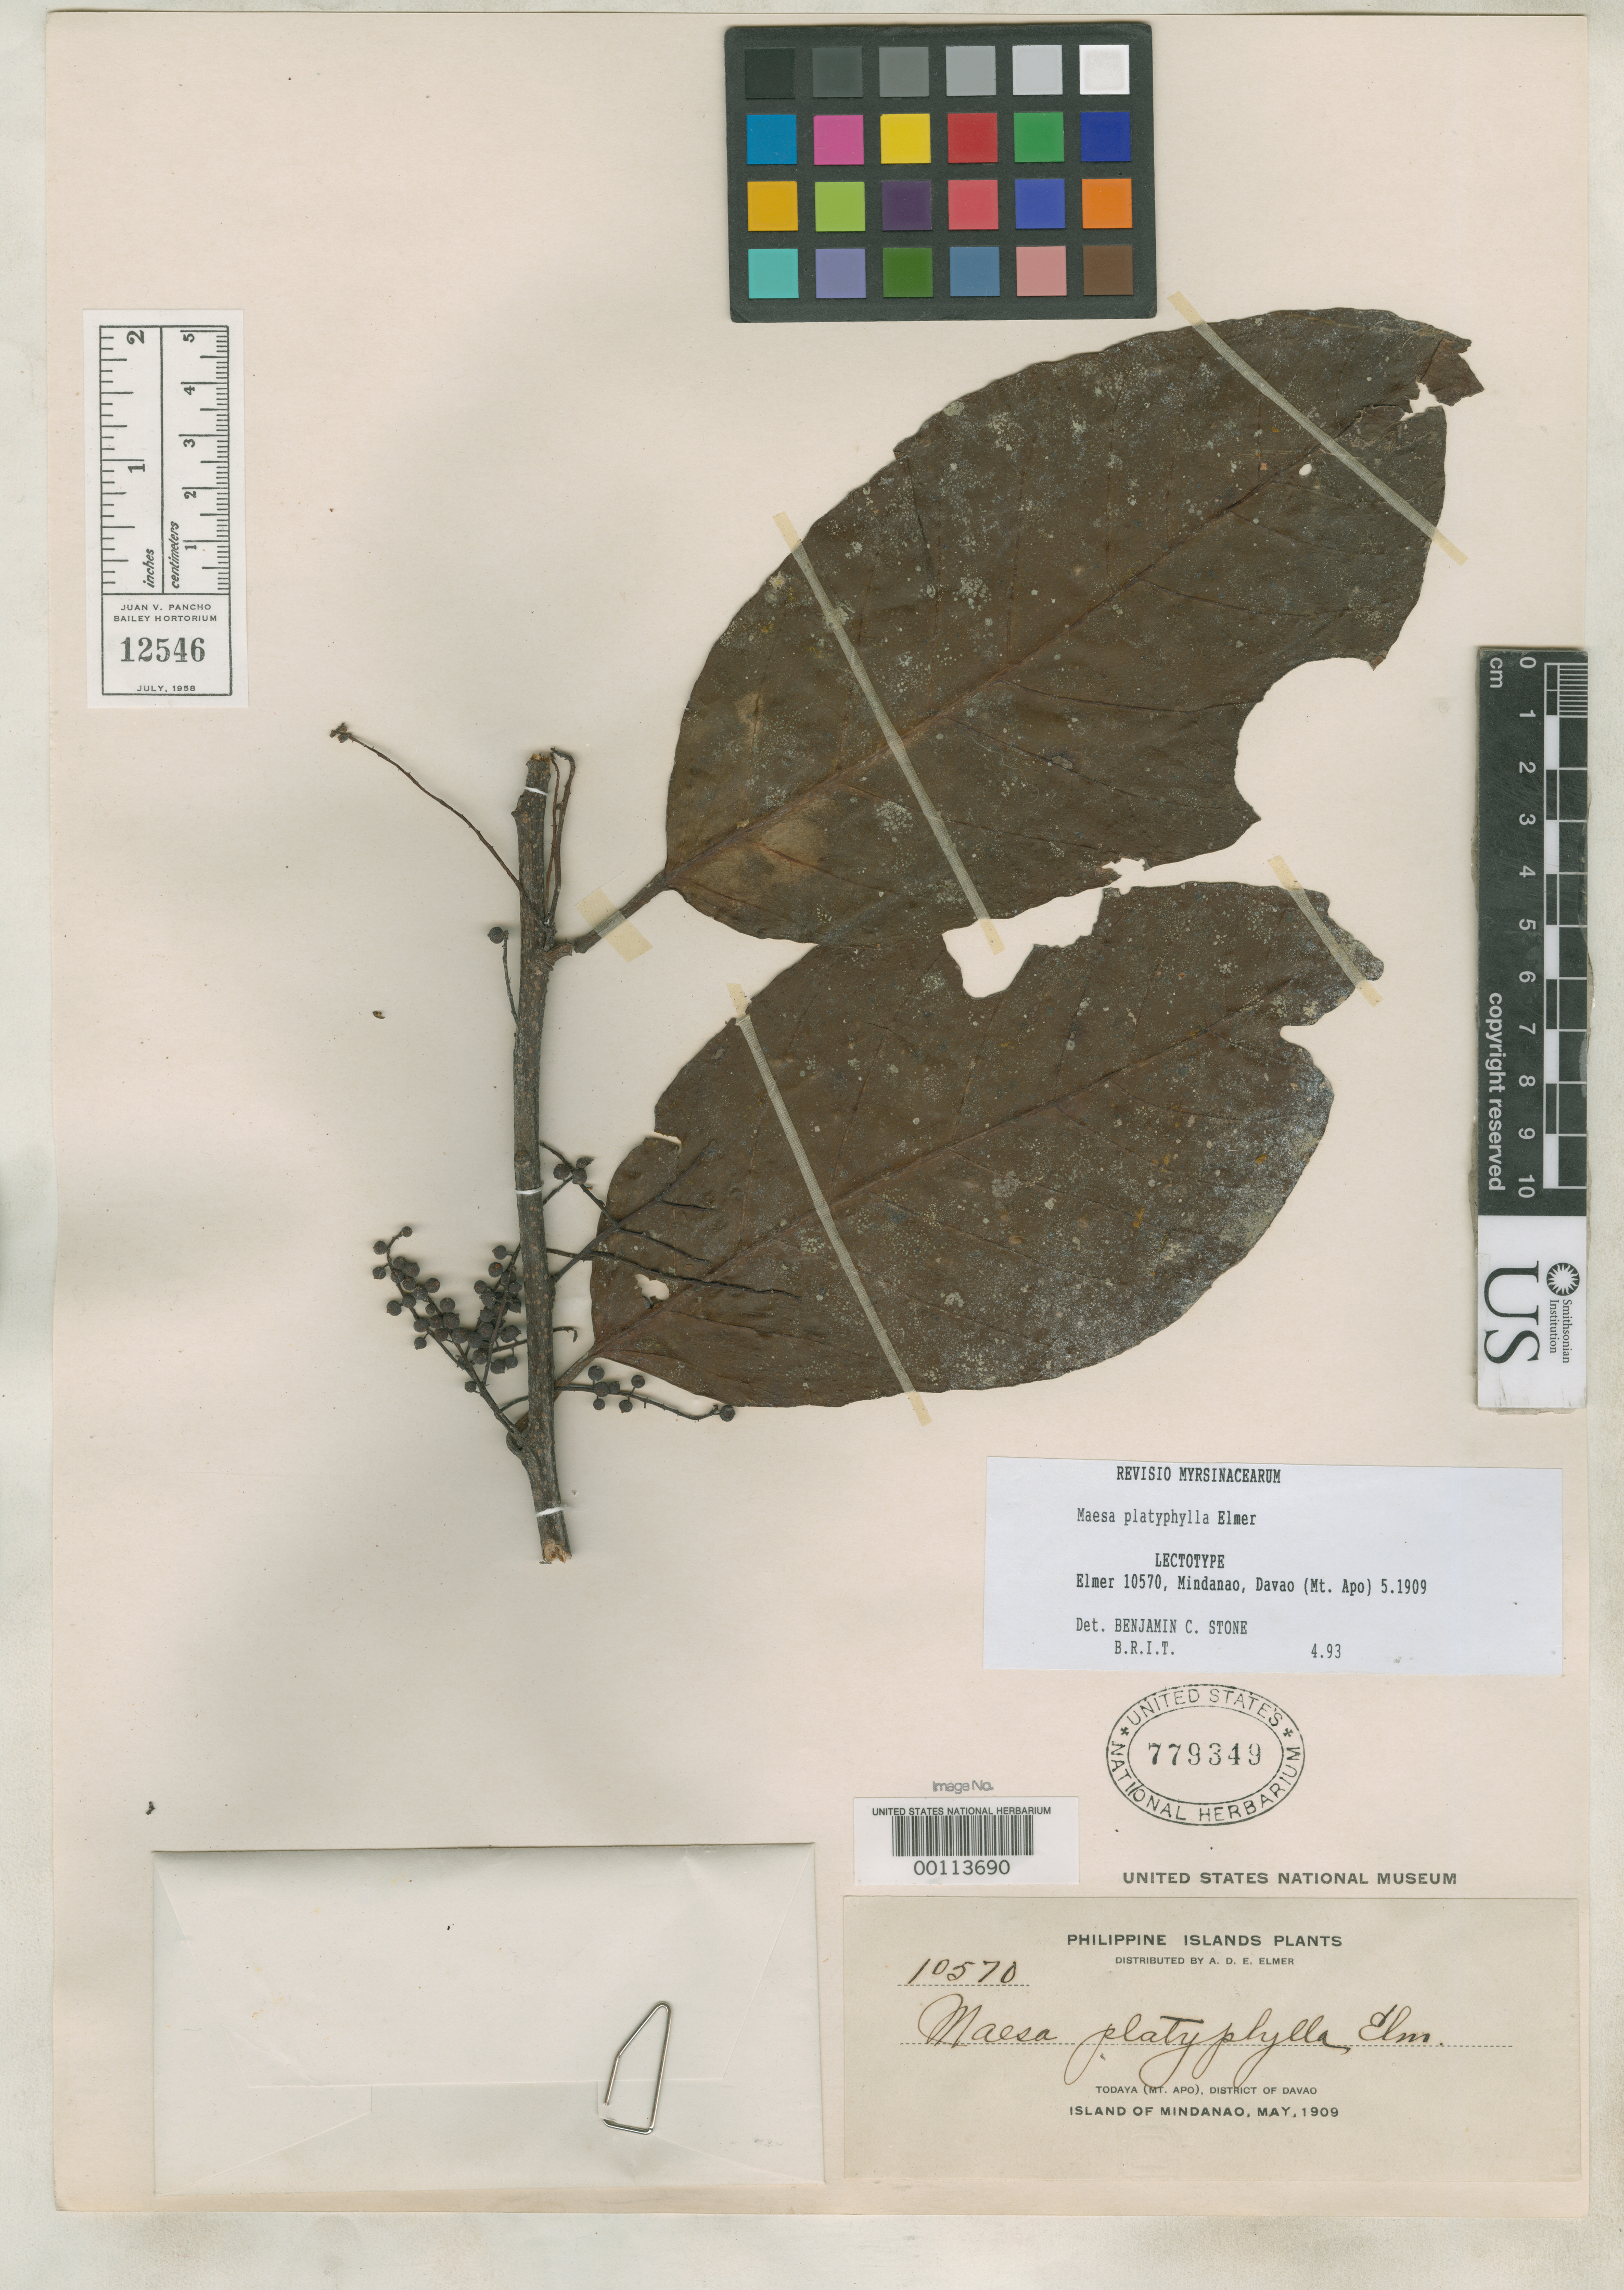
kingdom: Plantae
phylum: Tracheophyta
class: Magnoliopsida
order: Ericales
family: Primulaceae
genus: Maesa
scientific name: Maesa platyphylla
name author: Elmer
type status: Isotype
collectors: A. D. E. Elmer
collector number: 10570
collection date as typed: May 1909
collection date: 1909-05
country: Philippines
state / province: Davao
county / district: Davao del Sur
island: Mindanao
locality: Todaya, Mt. Apo.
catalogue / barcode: US 779349